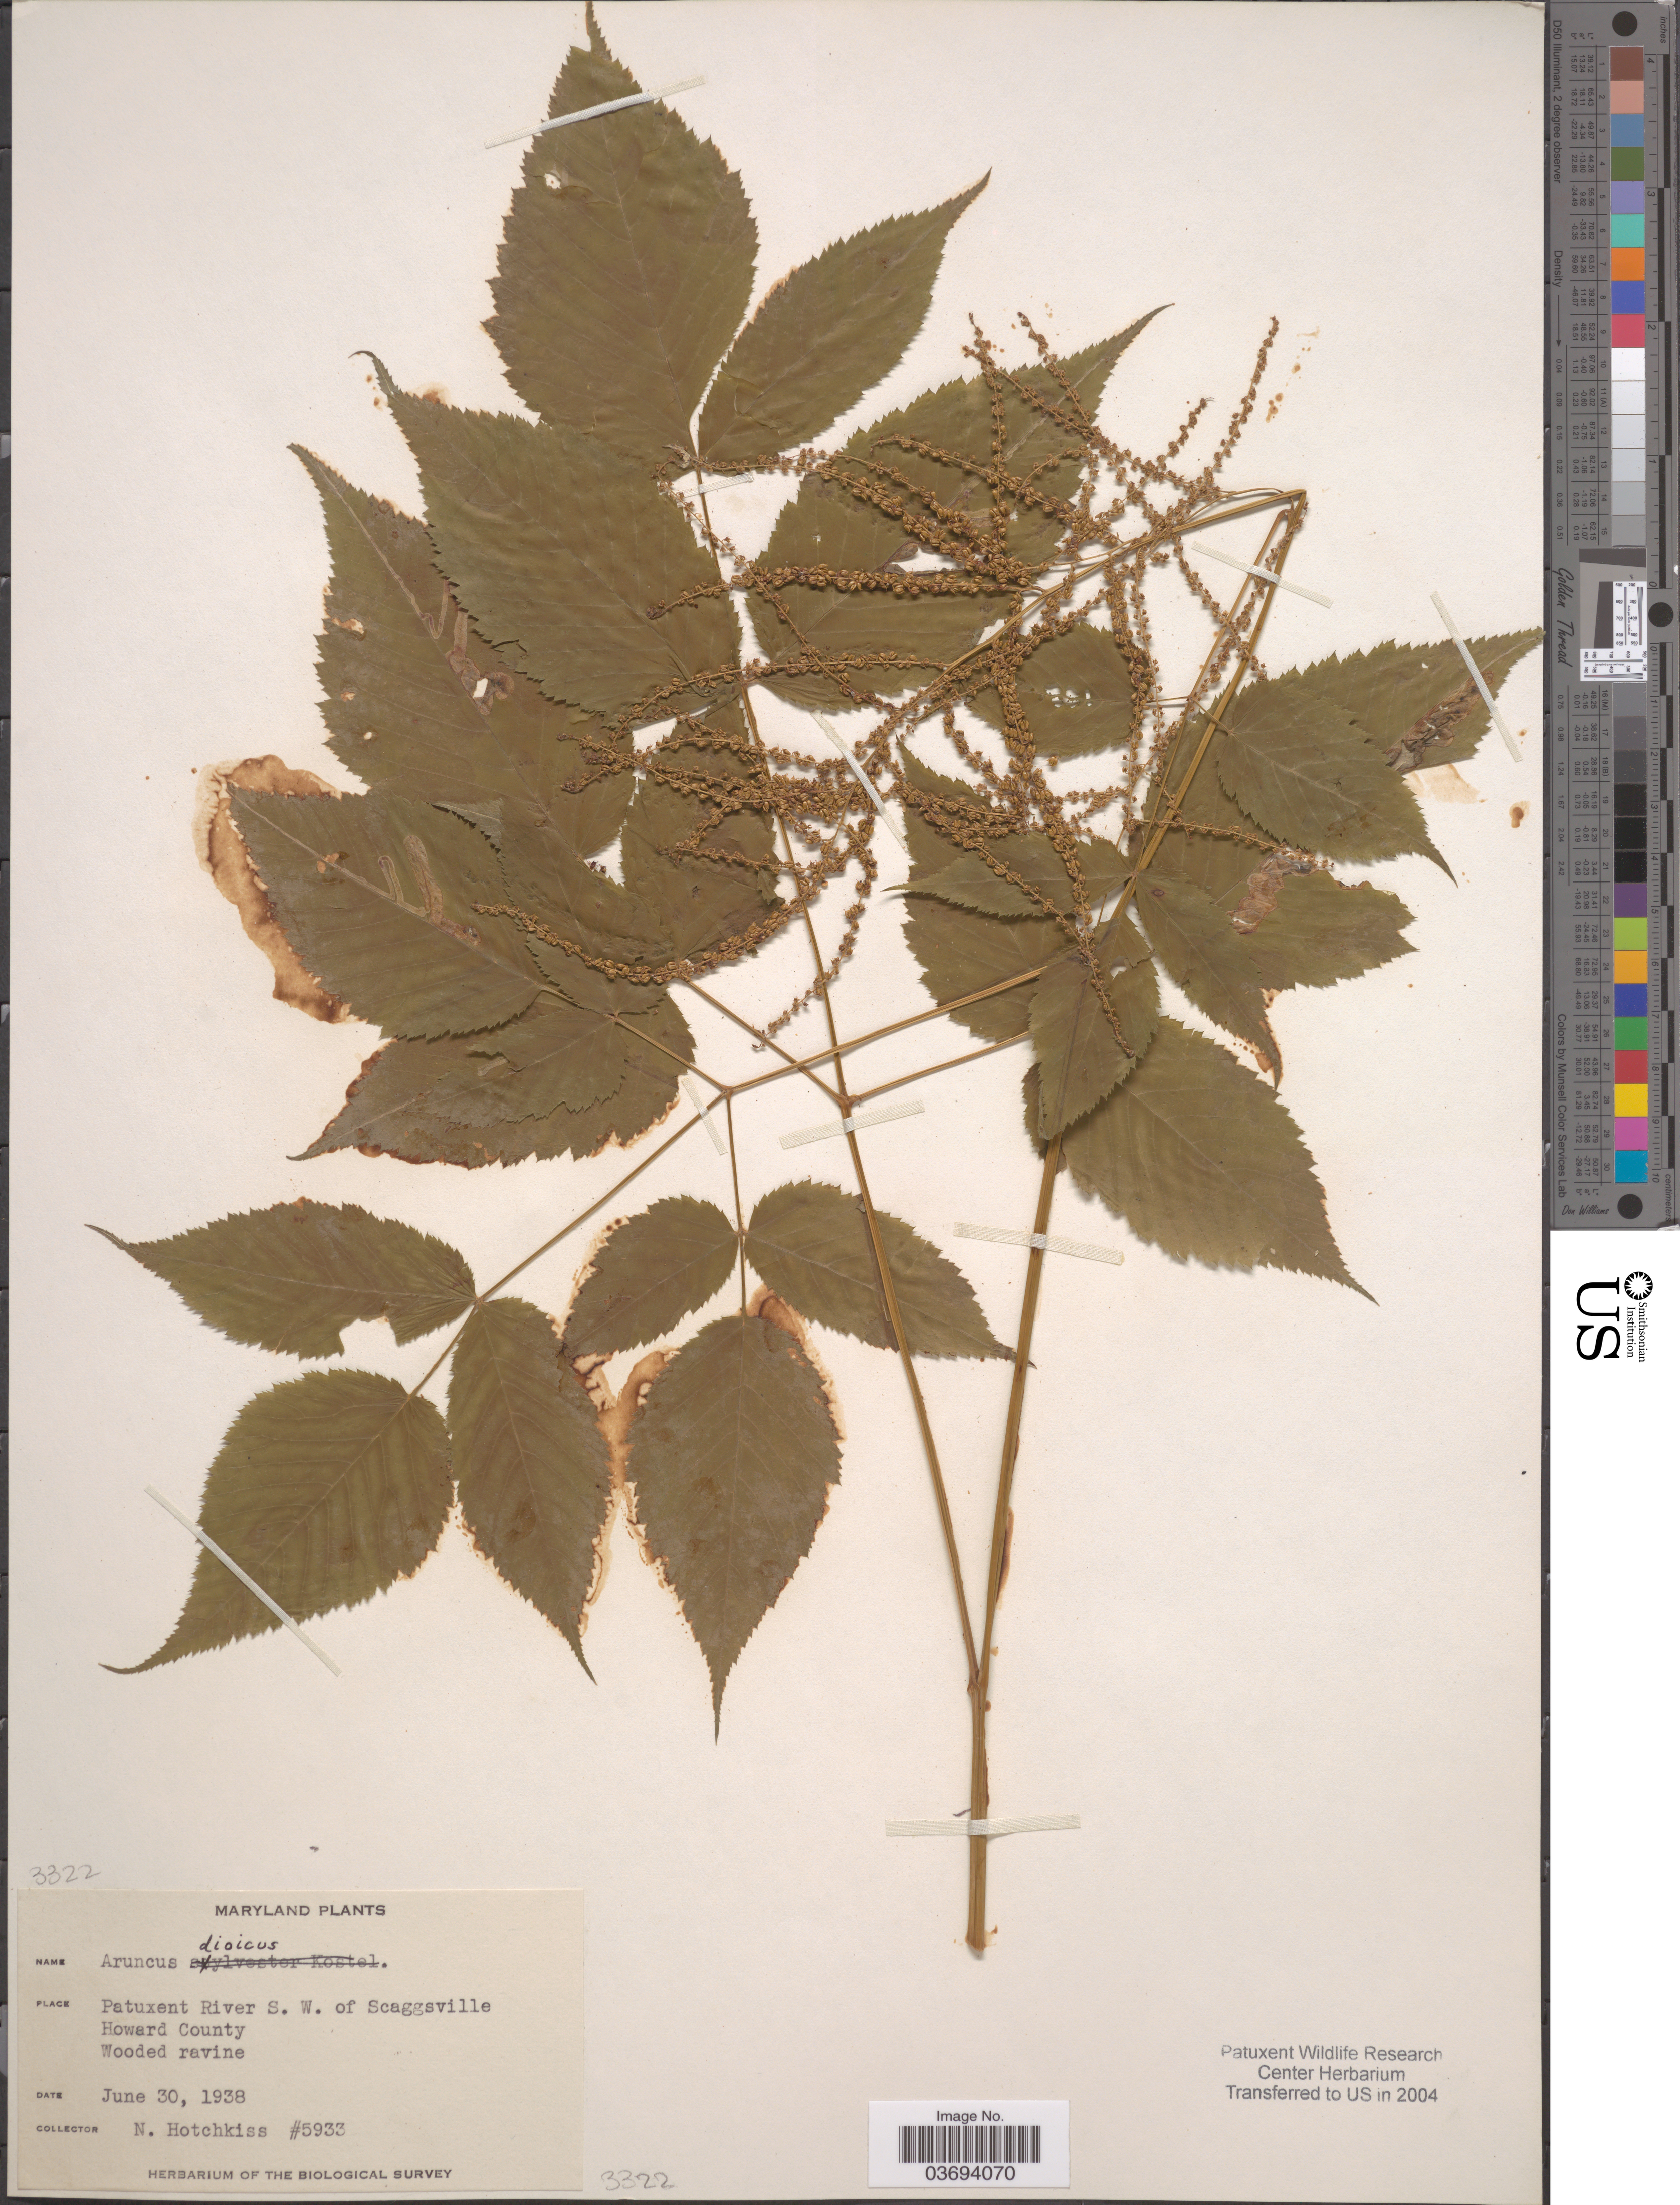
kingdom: Plantae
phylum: Tracheophyta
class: Magnoliopsida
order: Rosales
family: Rosaceae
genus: Aruncus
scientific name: Aruncus dioicus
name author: (Walter) Fernald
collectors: N. Hotchkiss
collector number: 5933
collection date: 1938-06-30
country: United States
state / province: Maryland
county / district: Howard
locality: Patuxent River S. W. of Scaggsville. Howard County.